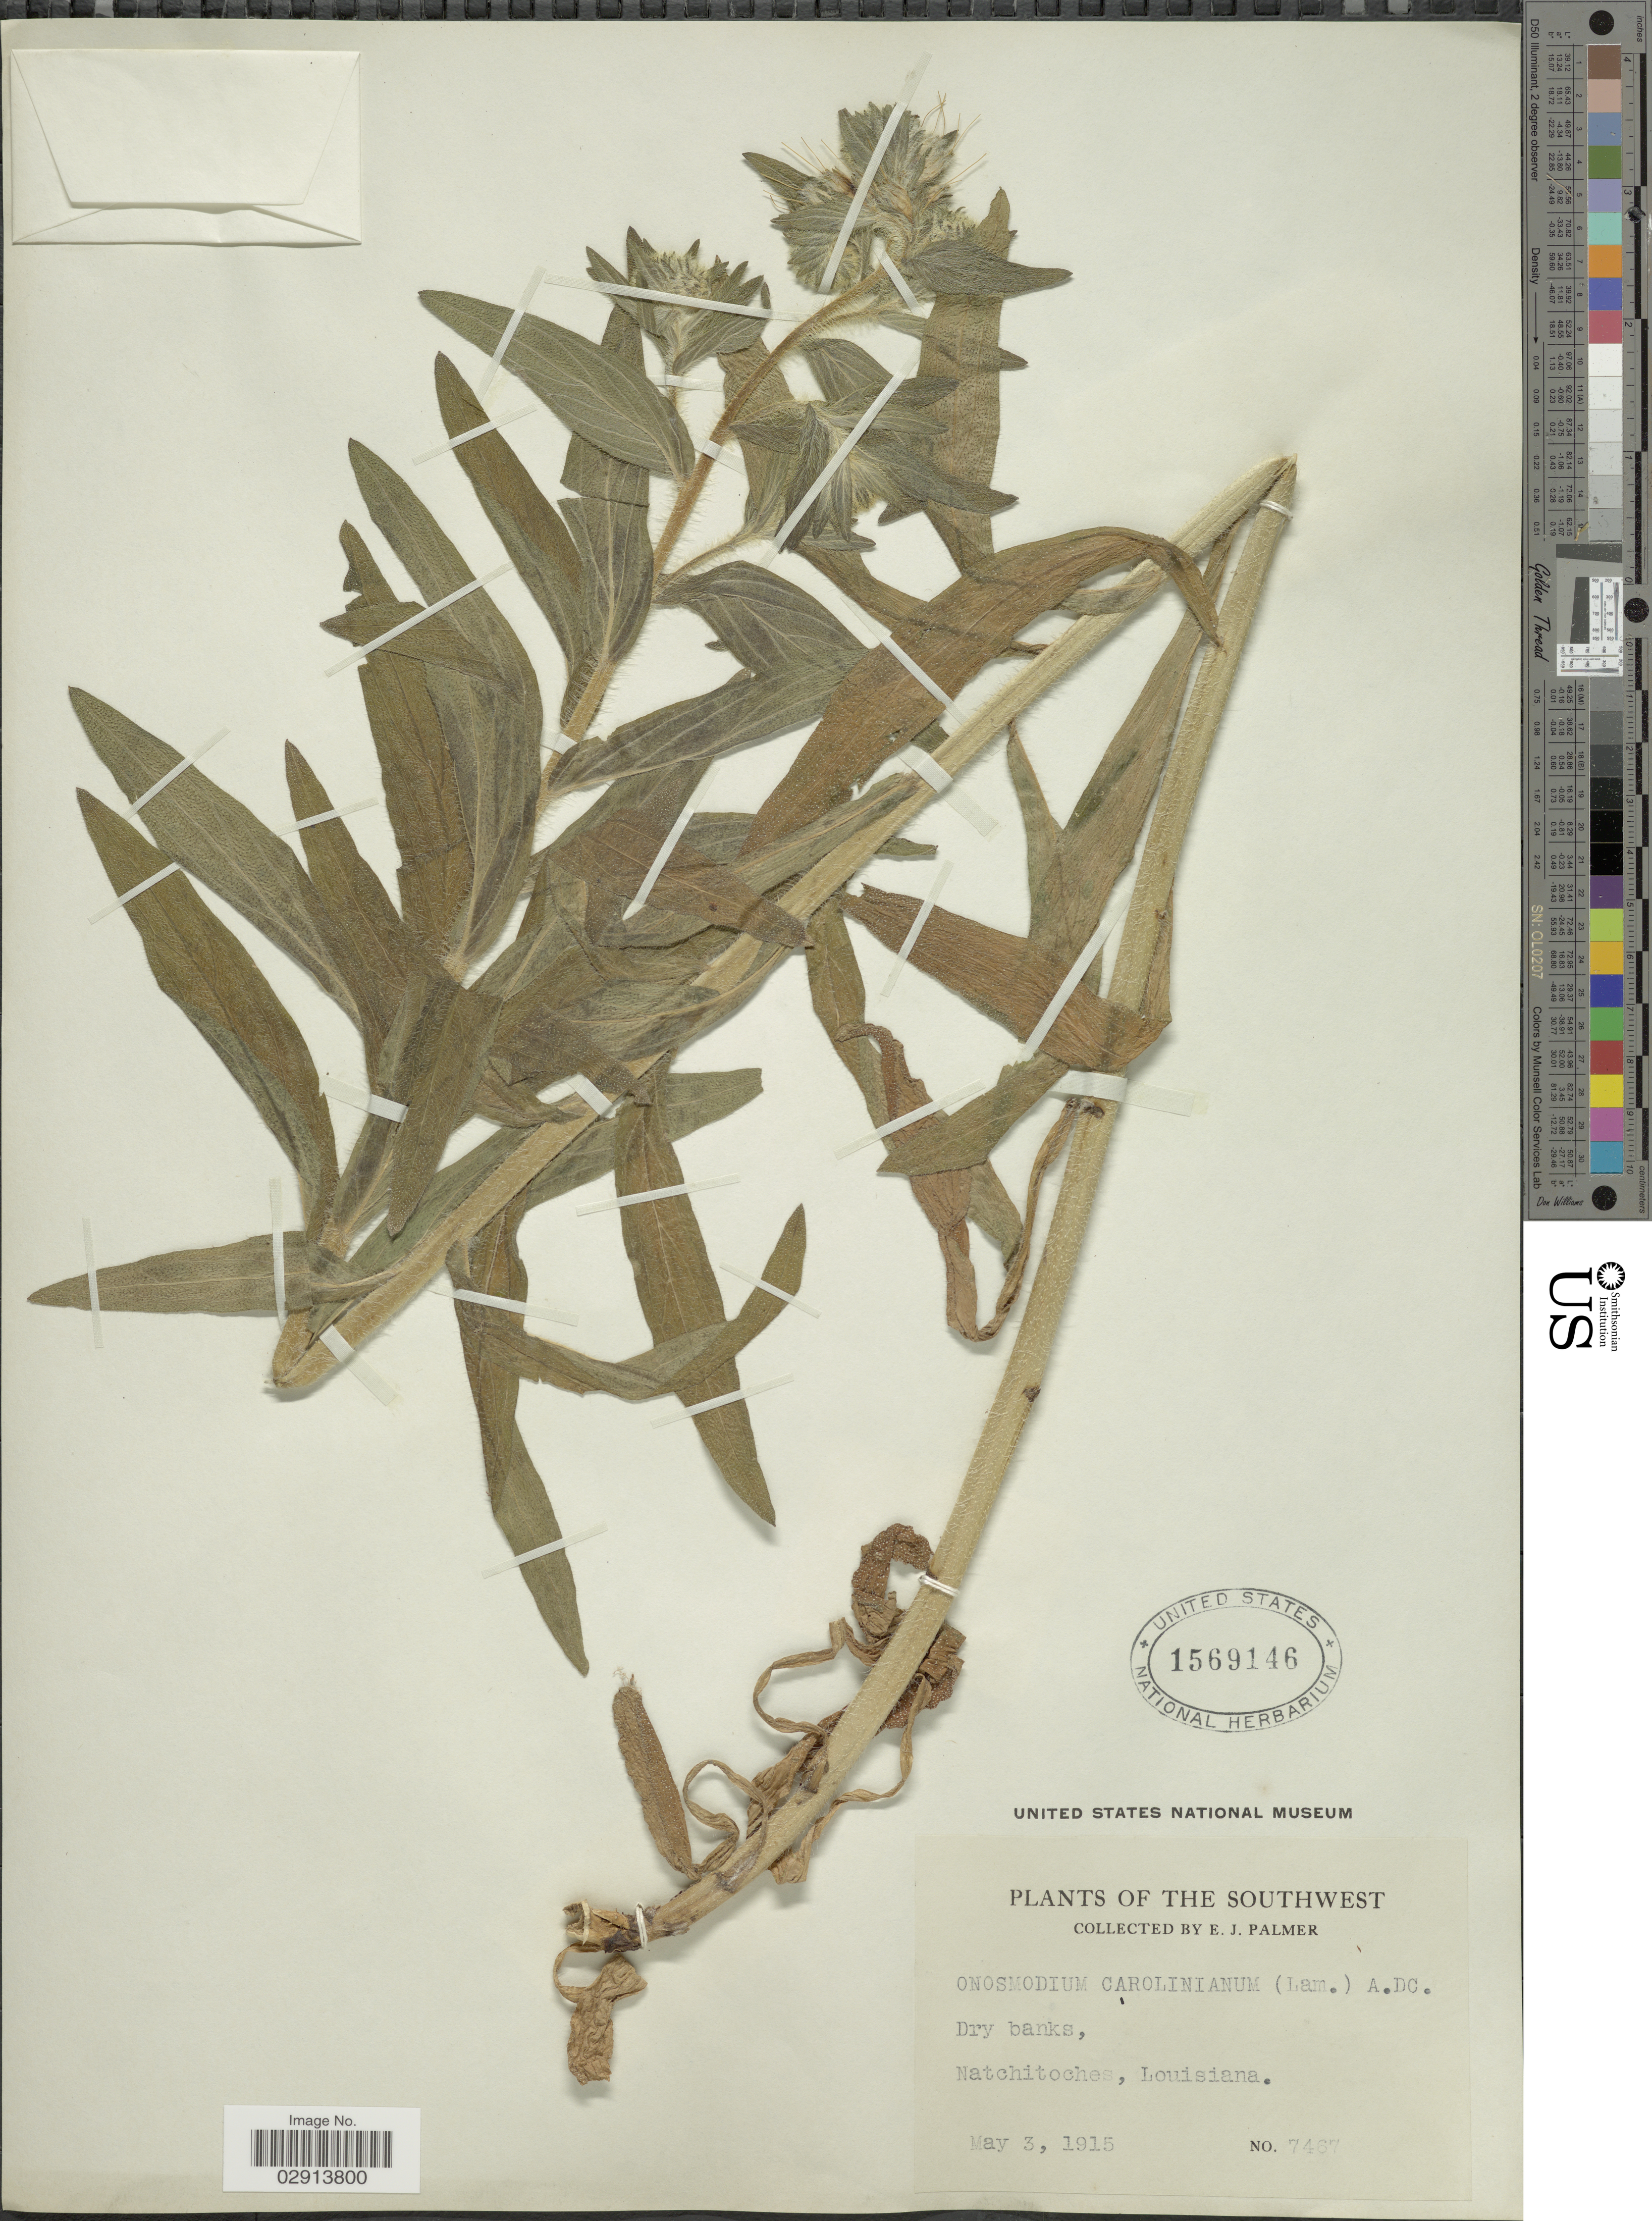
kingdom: Plantae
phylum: Tracheophyta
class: Magnoliopsida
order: Boraginales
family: Boraginaceae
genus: Lithospermum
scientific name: Lithospermum caroliniense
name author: (J.F. Gmel.) MacMill.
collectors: E. J. Palmer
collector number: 7467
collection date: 1915-05-03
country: United States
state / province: Louisiana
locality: The Southwest. Dry banks, Natchitoches, Louisiana.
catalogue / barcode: US 1569146